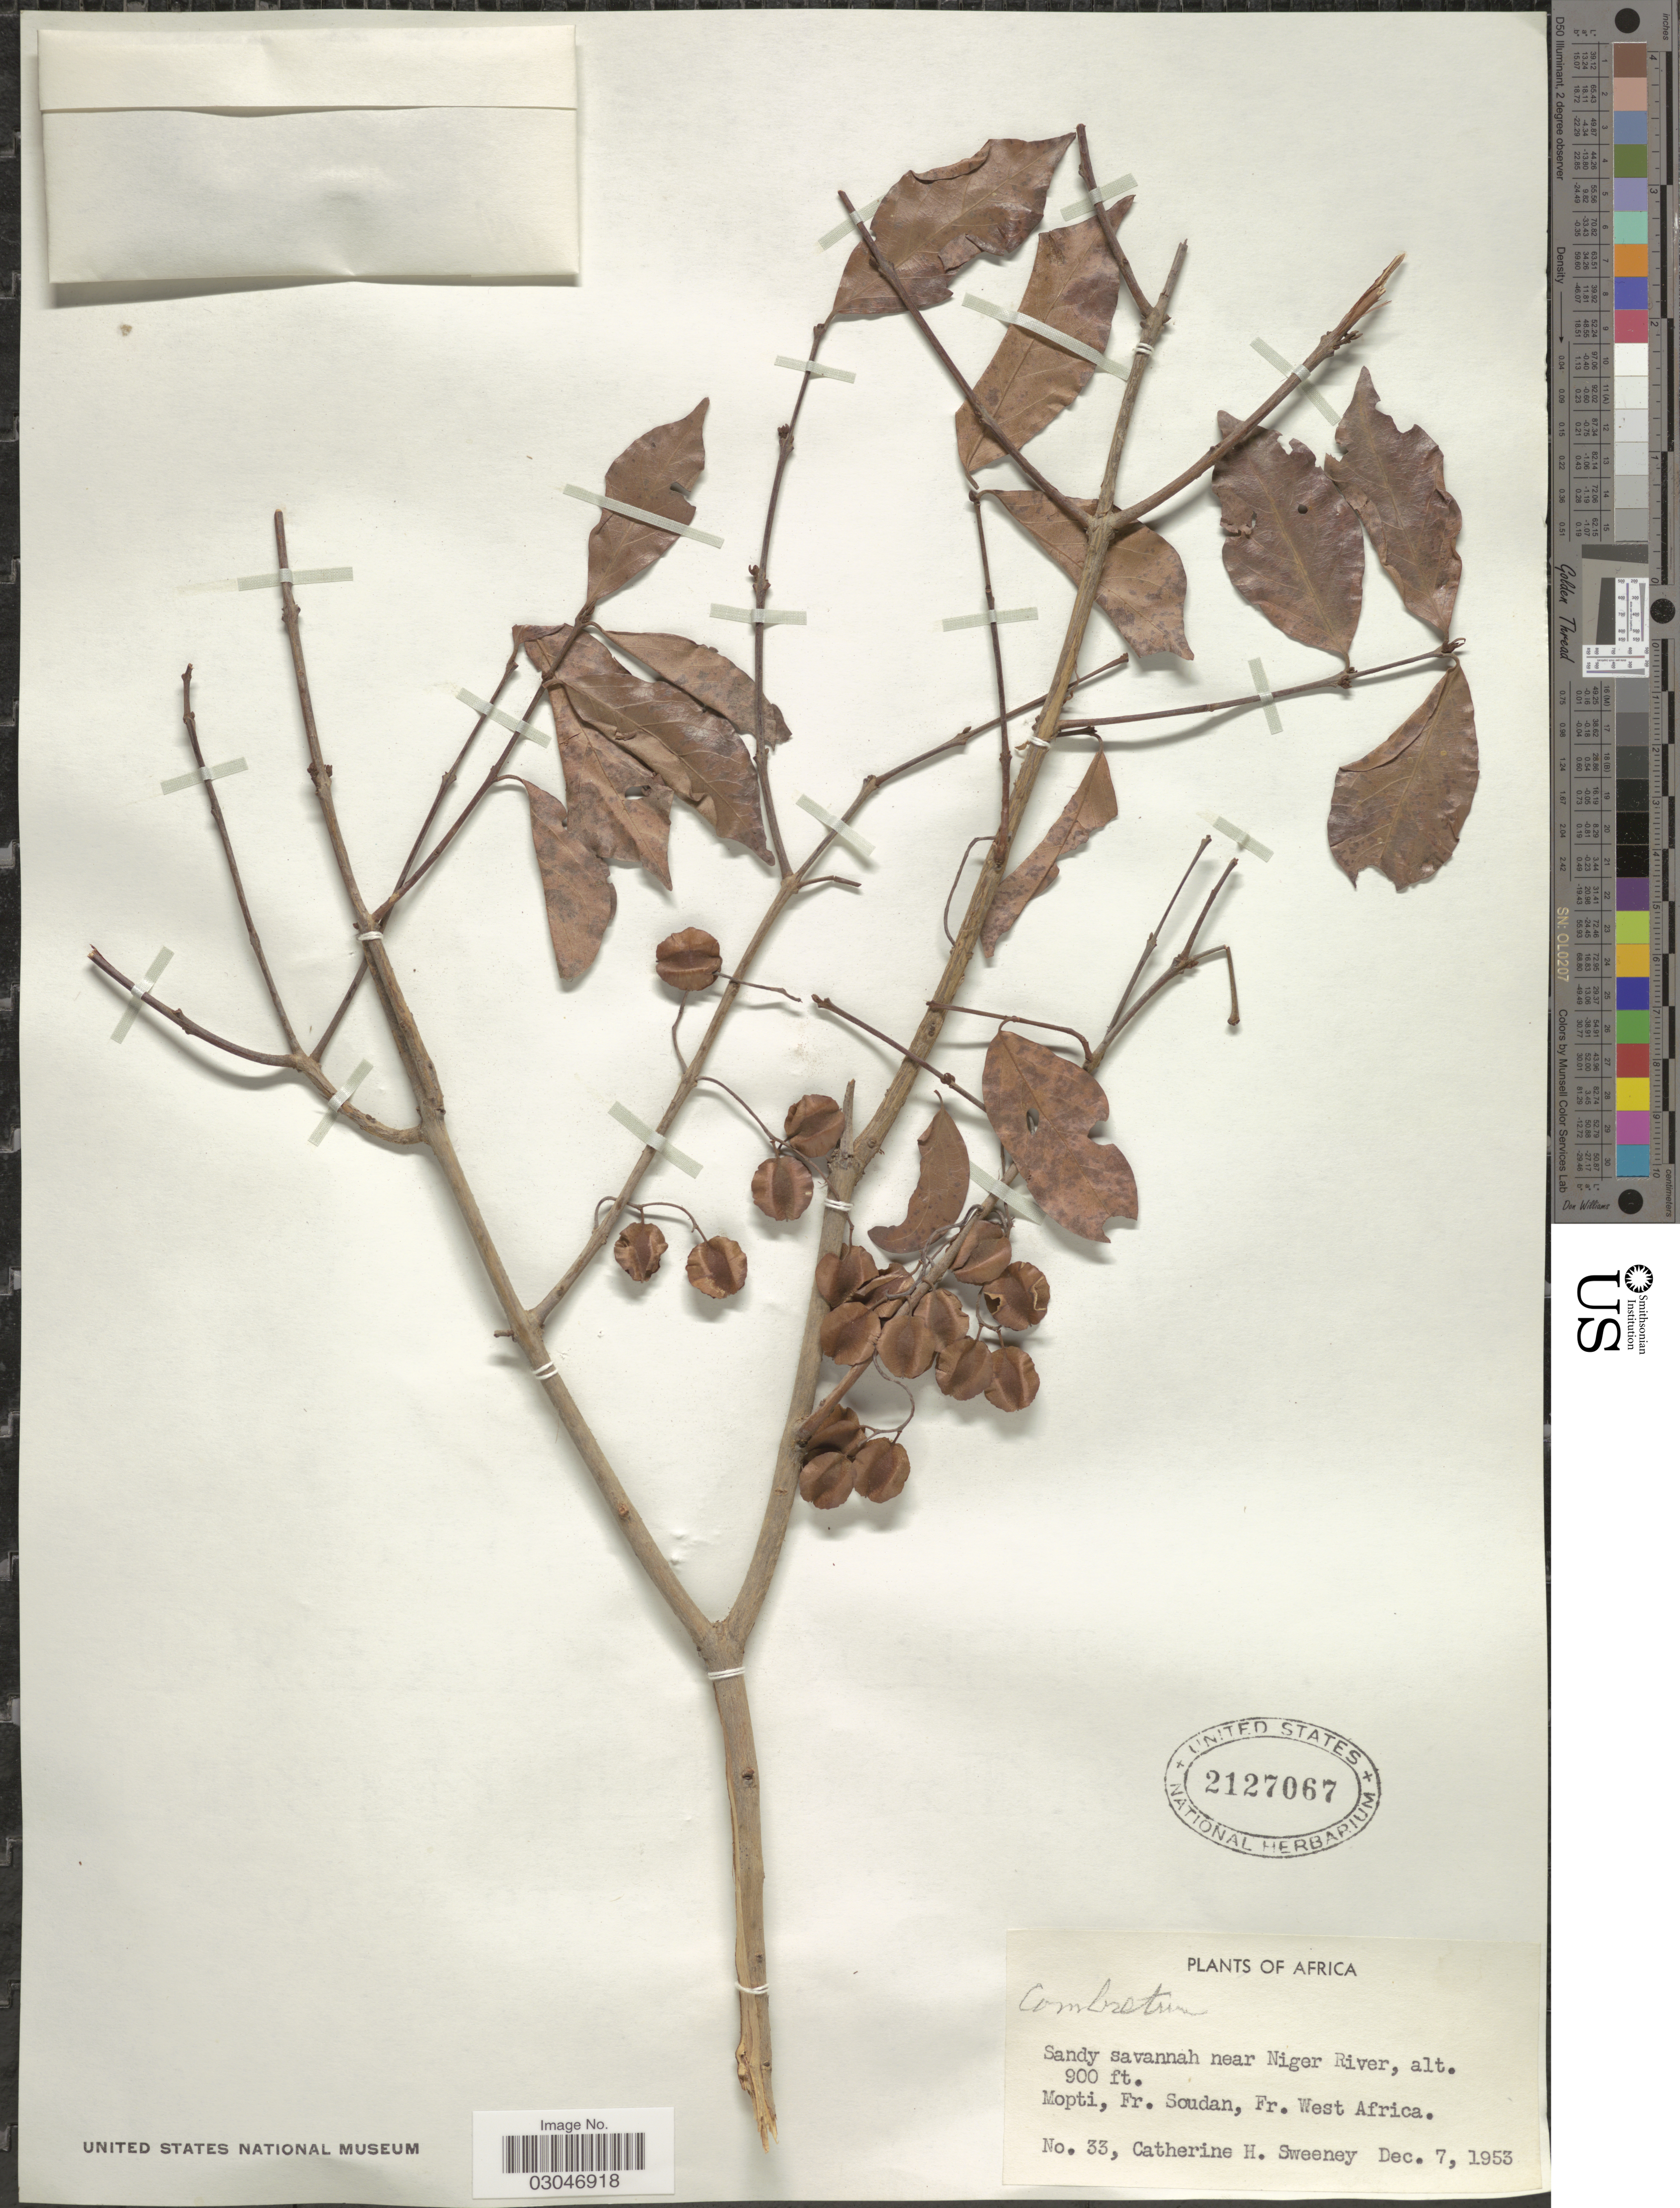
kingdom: Plantae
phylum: Tracheophyta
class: Magnoliopsida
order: Myrtales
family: Combretaceae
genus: Combretum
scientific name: Combretum sp.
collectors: C. Sweeney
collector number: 33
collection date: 1953-12-07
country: Mali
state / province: Mopti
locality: Sandy savannah near Niger River, Mopti, Fr. Soudan, Fr. West Africa.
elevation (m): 274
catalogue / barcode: US 2127067